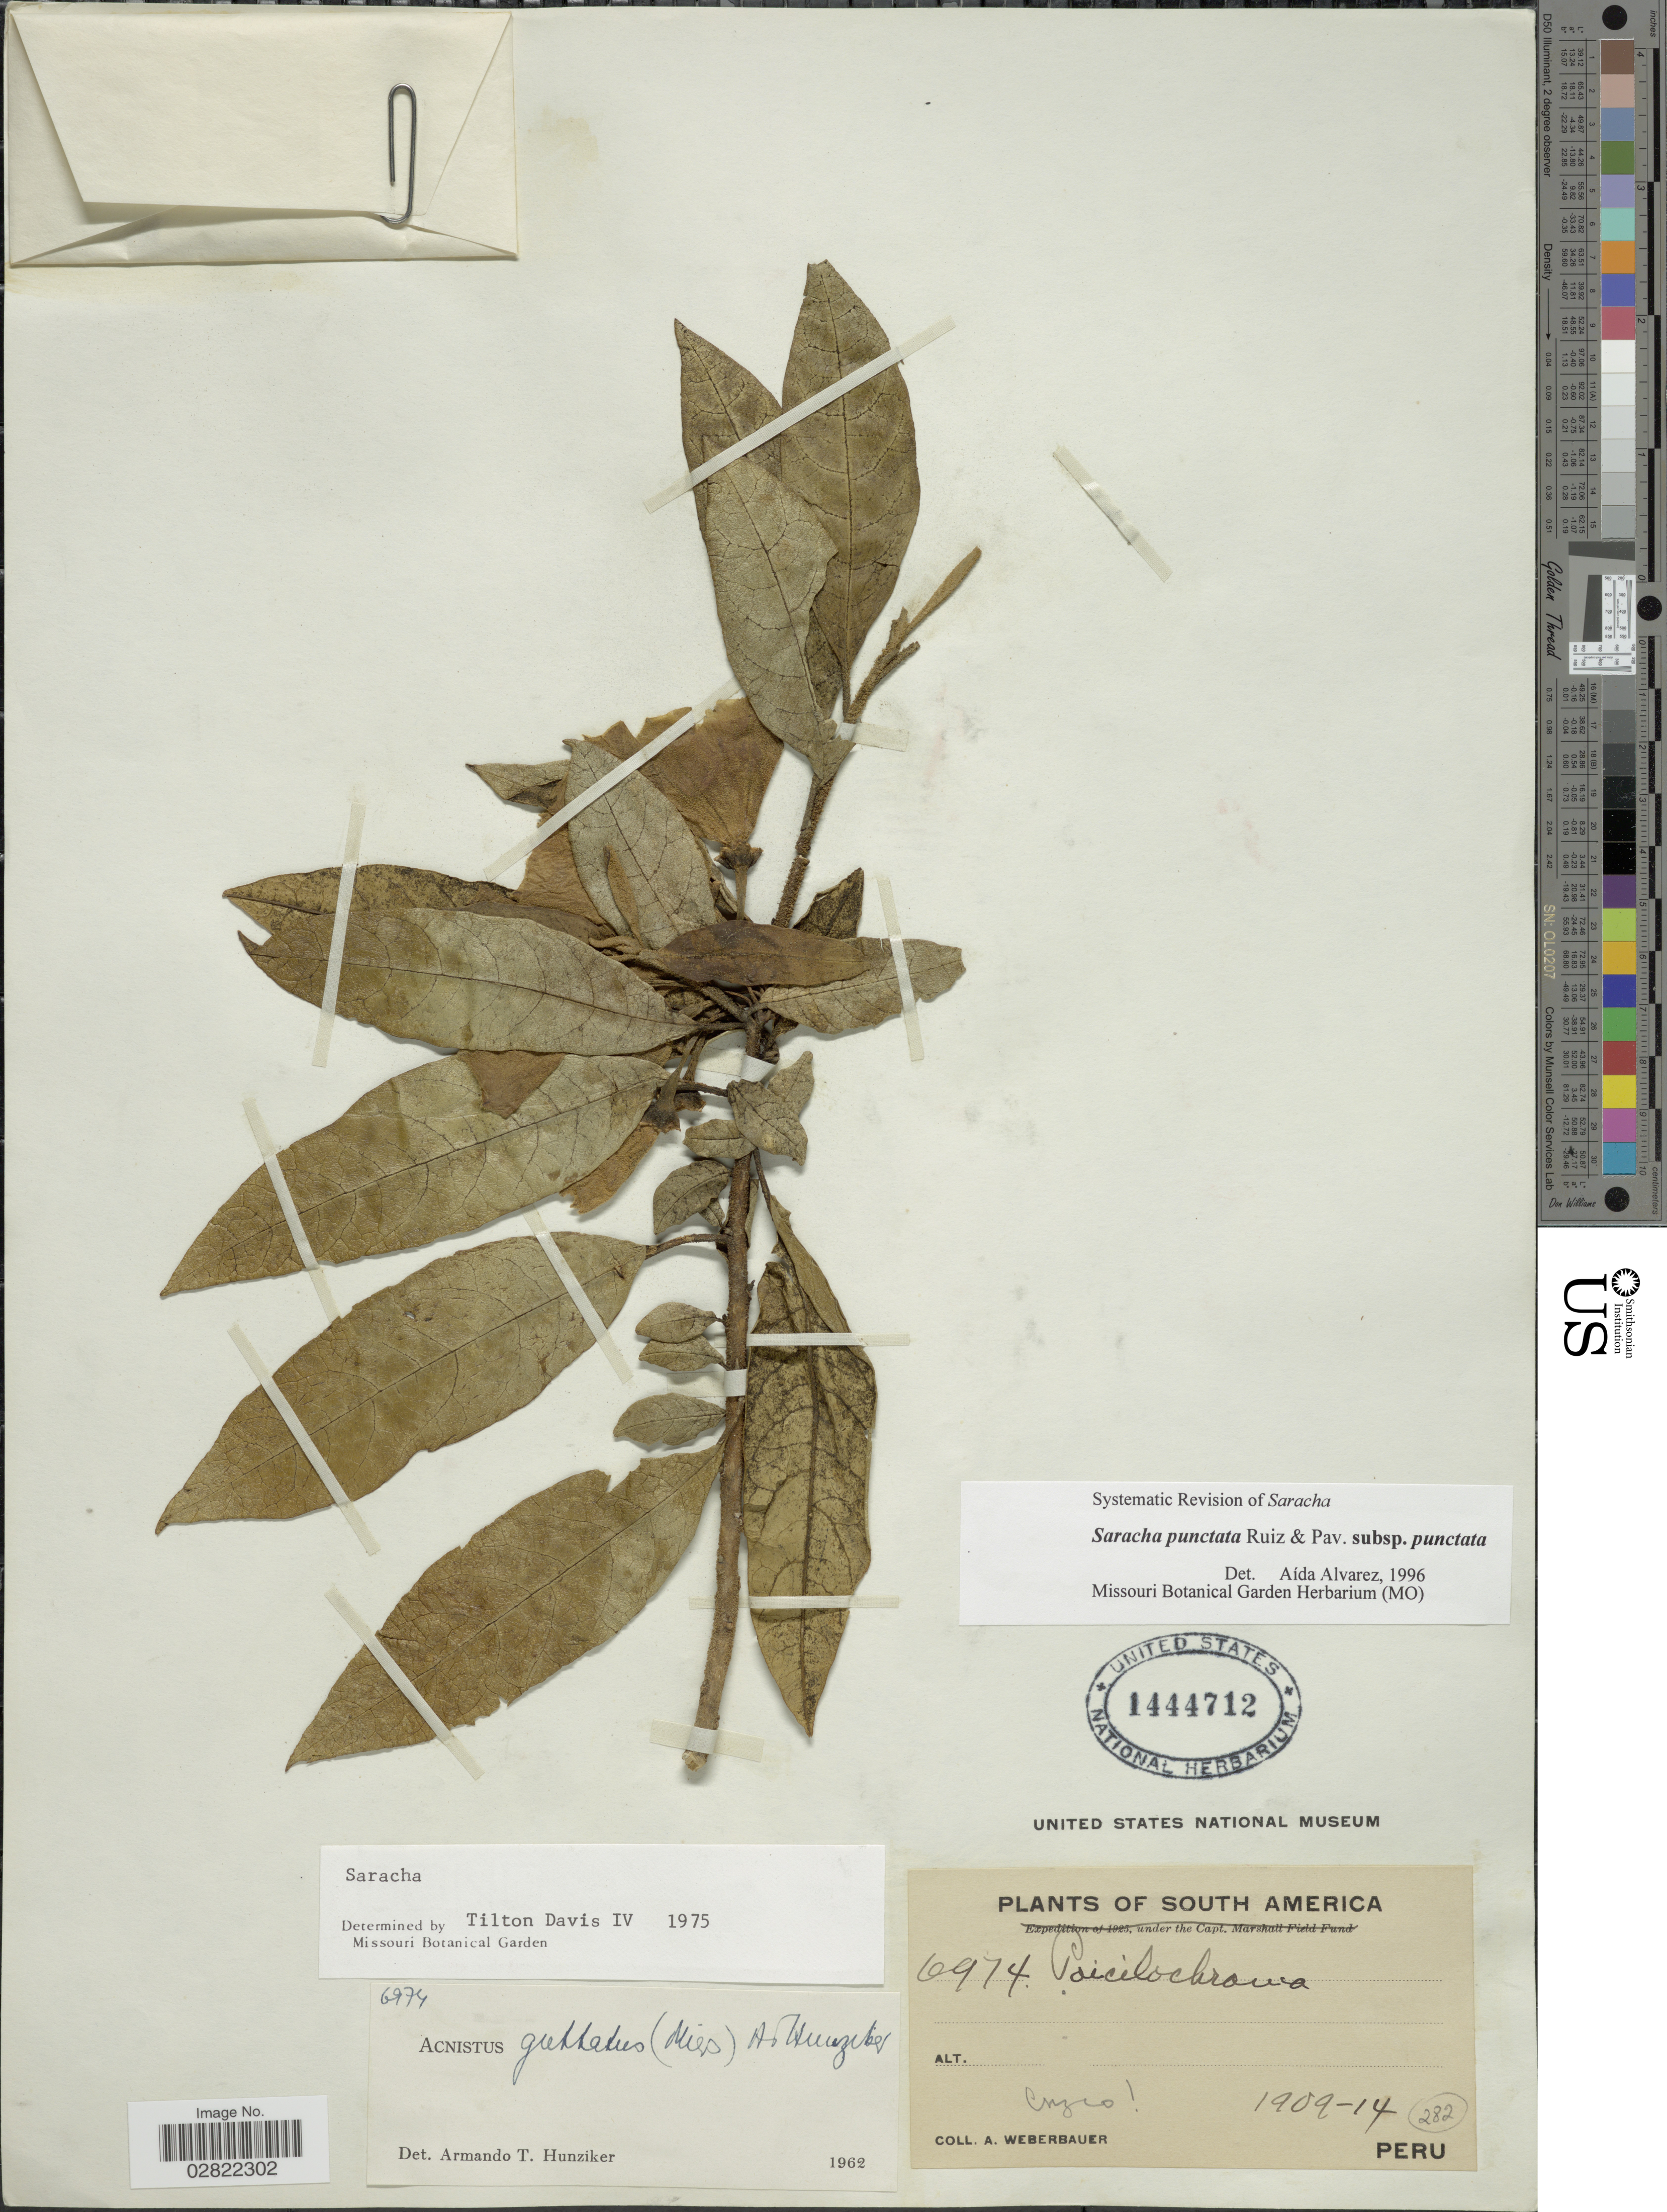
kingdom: Plantae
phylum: Tracheophyta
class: Magnoliopsida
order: Solanales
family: Solanaceae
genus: Saracha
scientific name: Saracha punctata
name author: Ruiz & Pav.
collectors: A. Weberbauer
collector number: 6974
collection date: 1909/1914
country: Peru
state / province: Cusco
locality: Cuzco.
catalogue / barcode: US 1444712